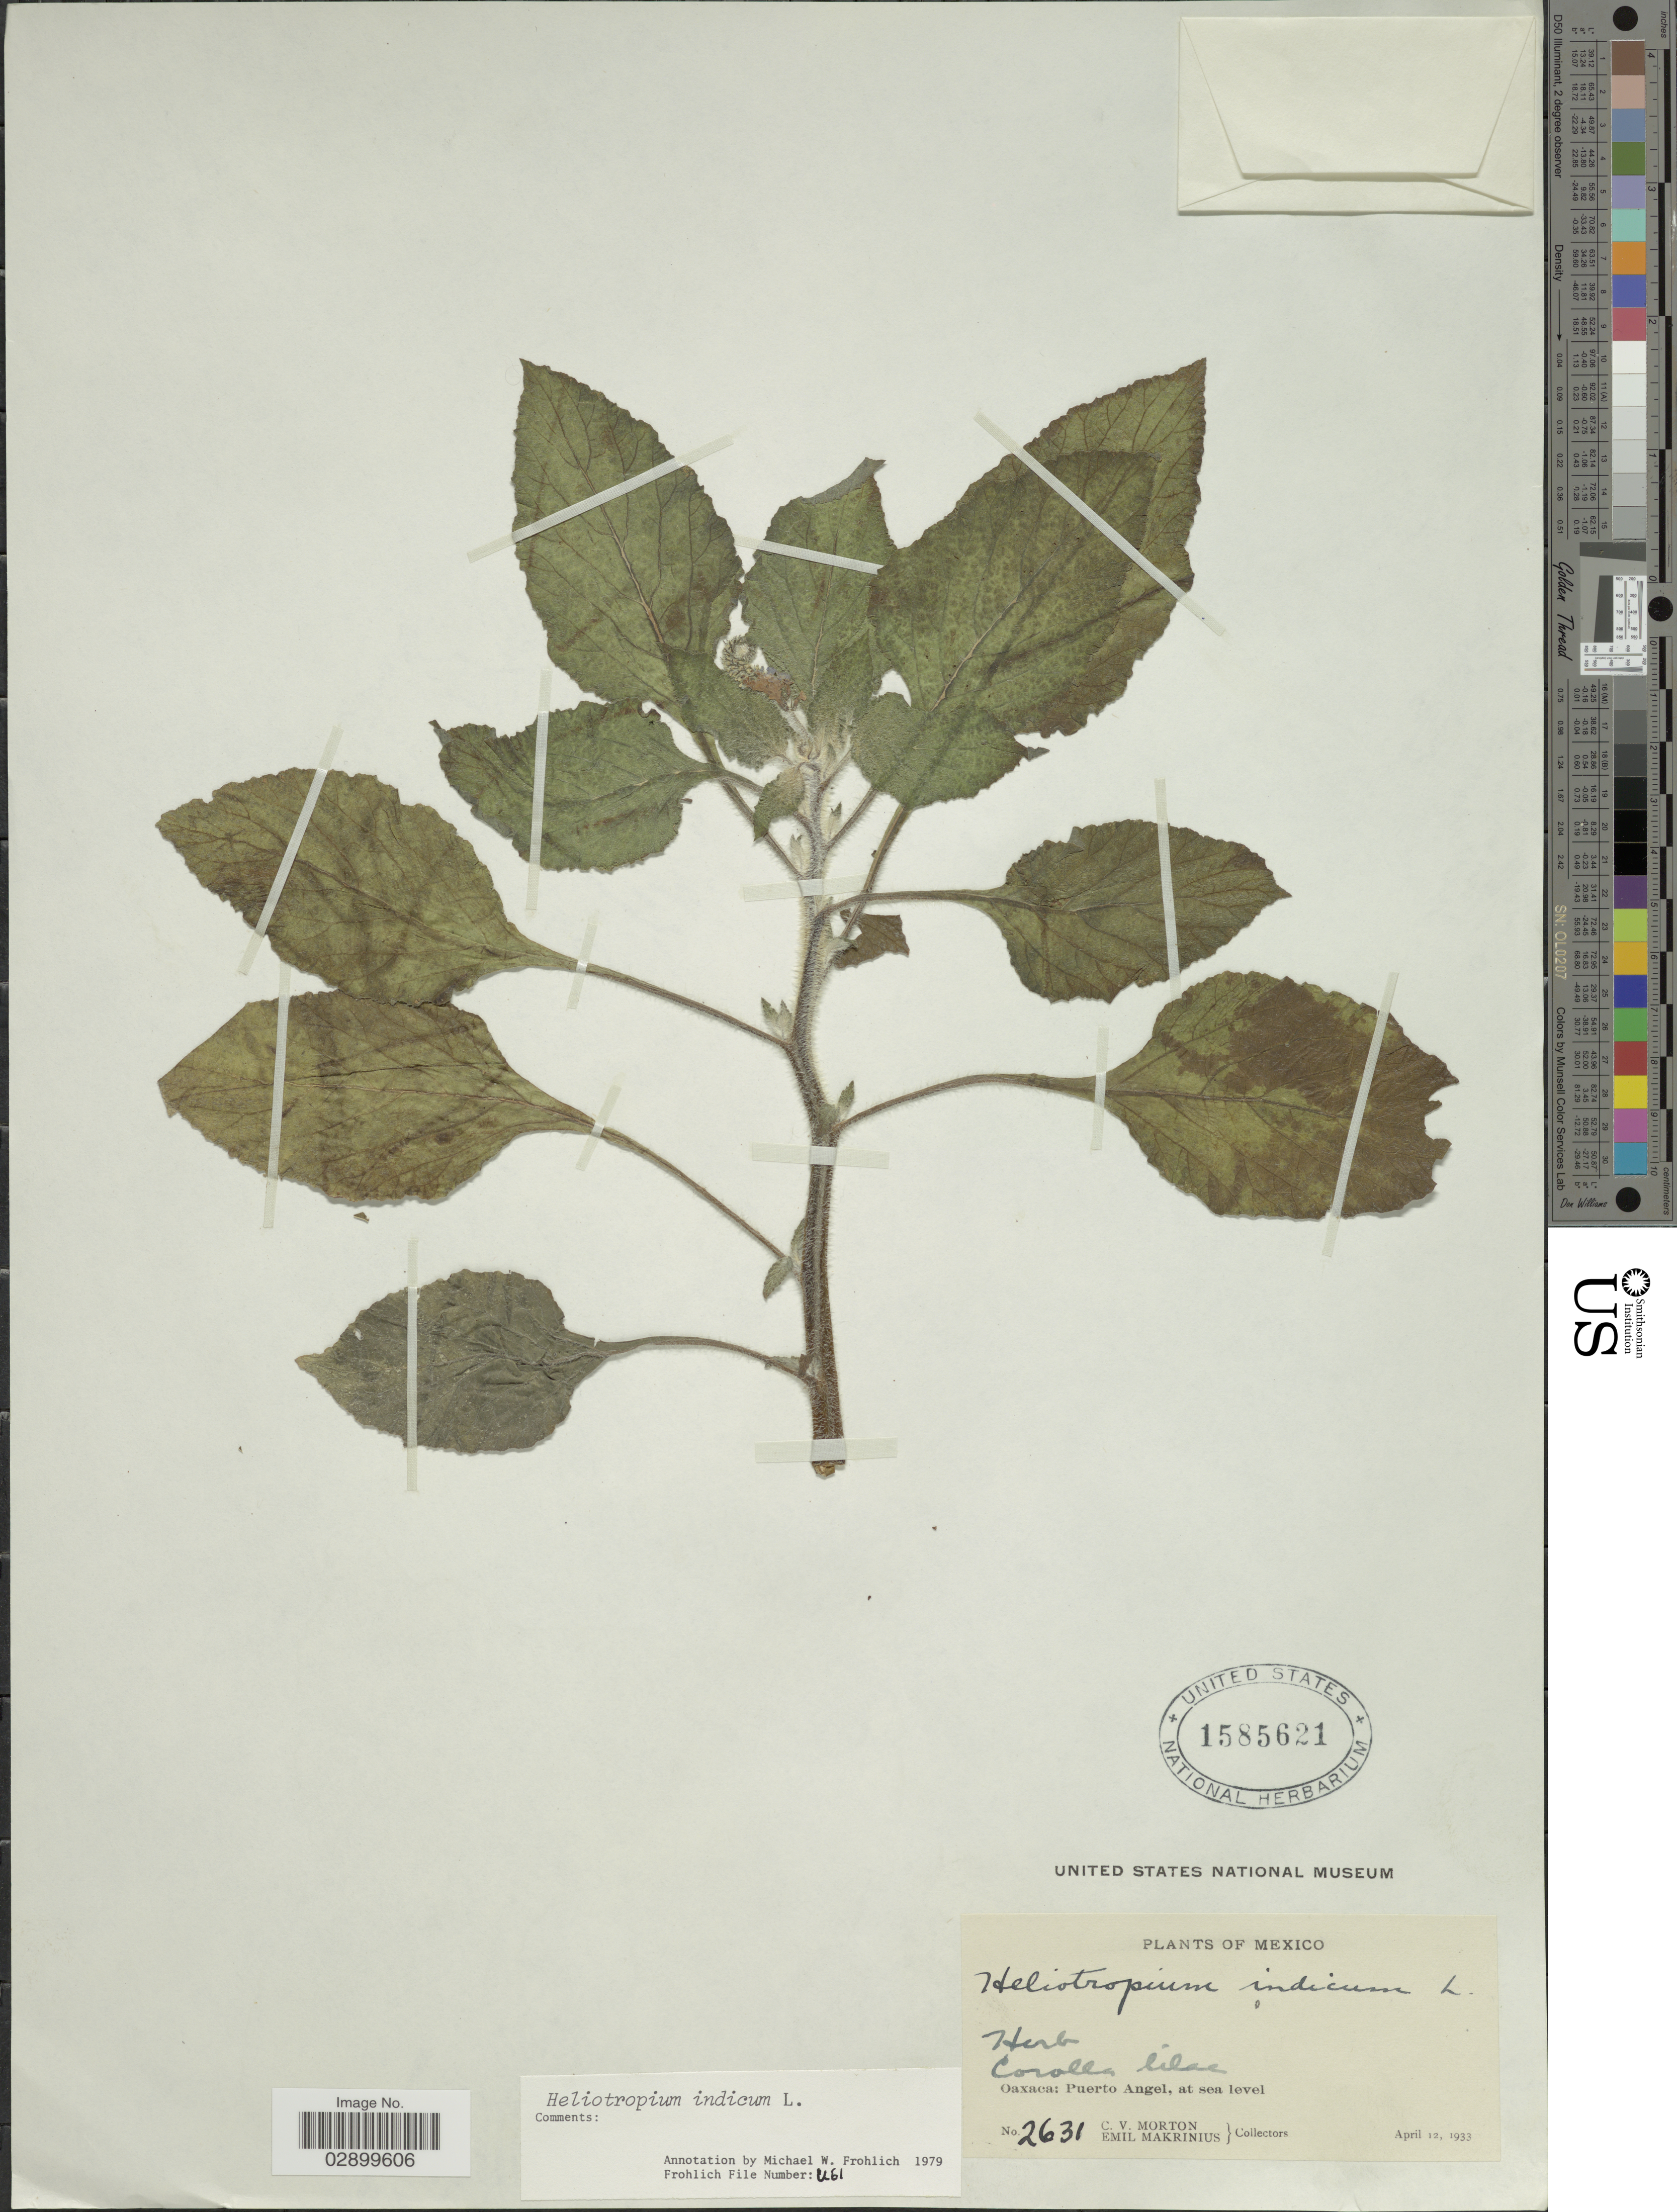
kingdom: Plantae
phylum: Tracheophyta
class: Magnoliopsida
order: Boraginales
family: Heliotropiaceae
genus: Heliotropium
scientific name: Heliotropium indicum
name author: L.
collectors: C. V. Morton & E. Makrinius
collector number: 2631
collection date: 1933-04-12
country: Mexico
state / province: Oaxaca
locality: Puerto Angel.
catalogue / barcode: US 1585621